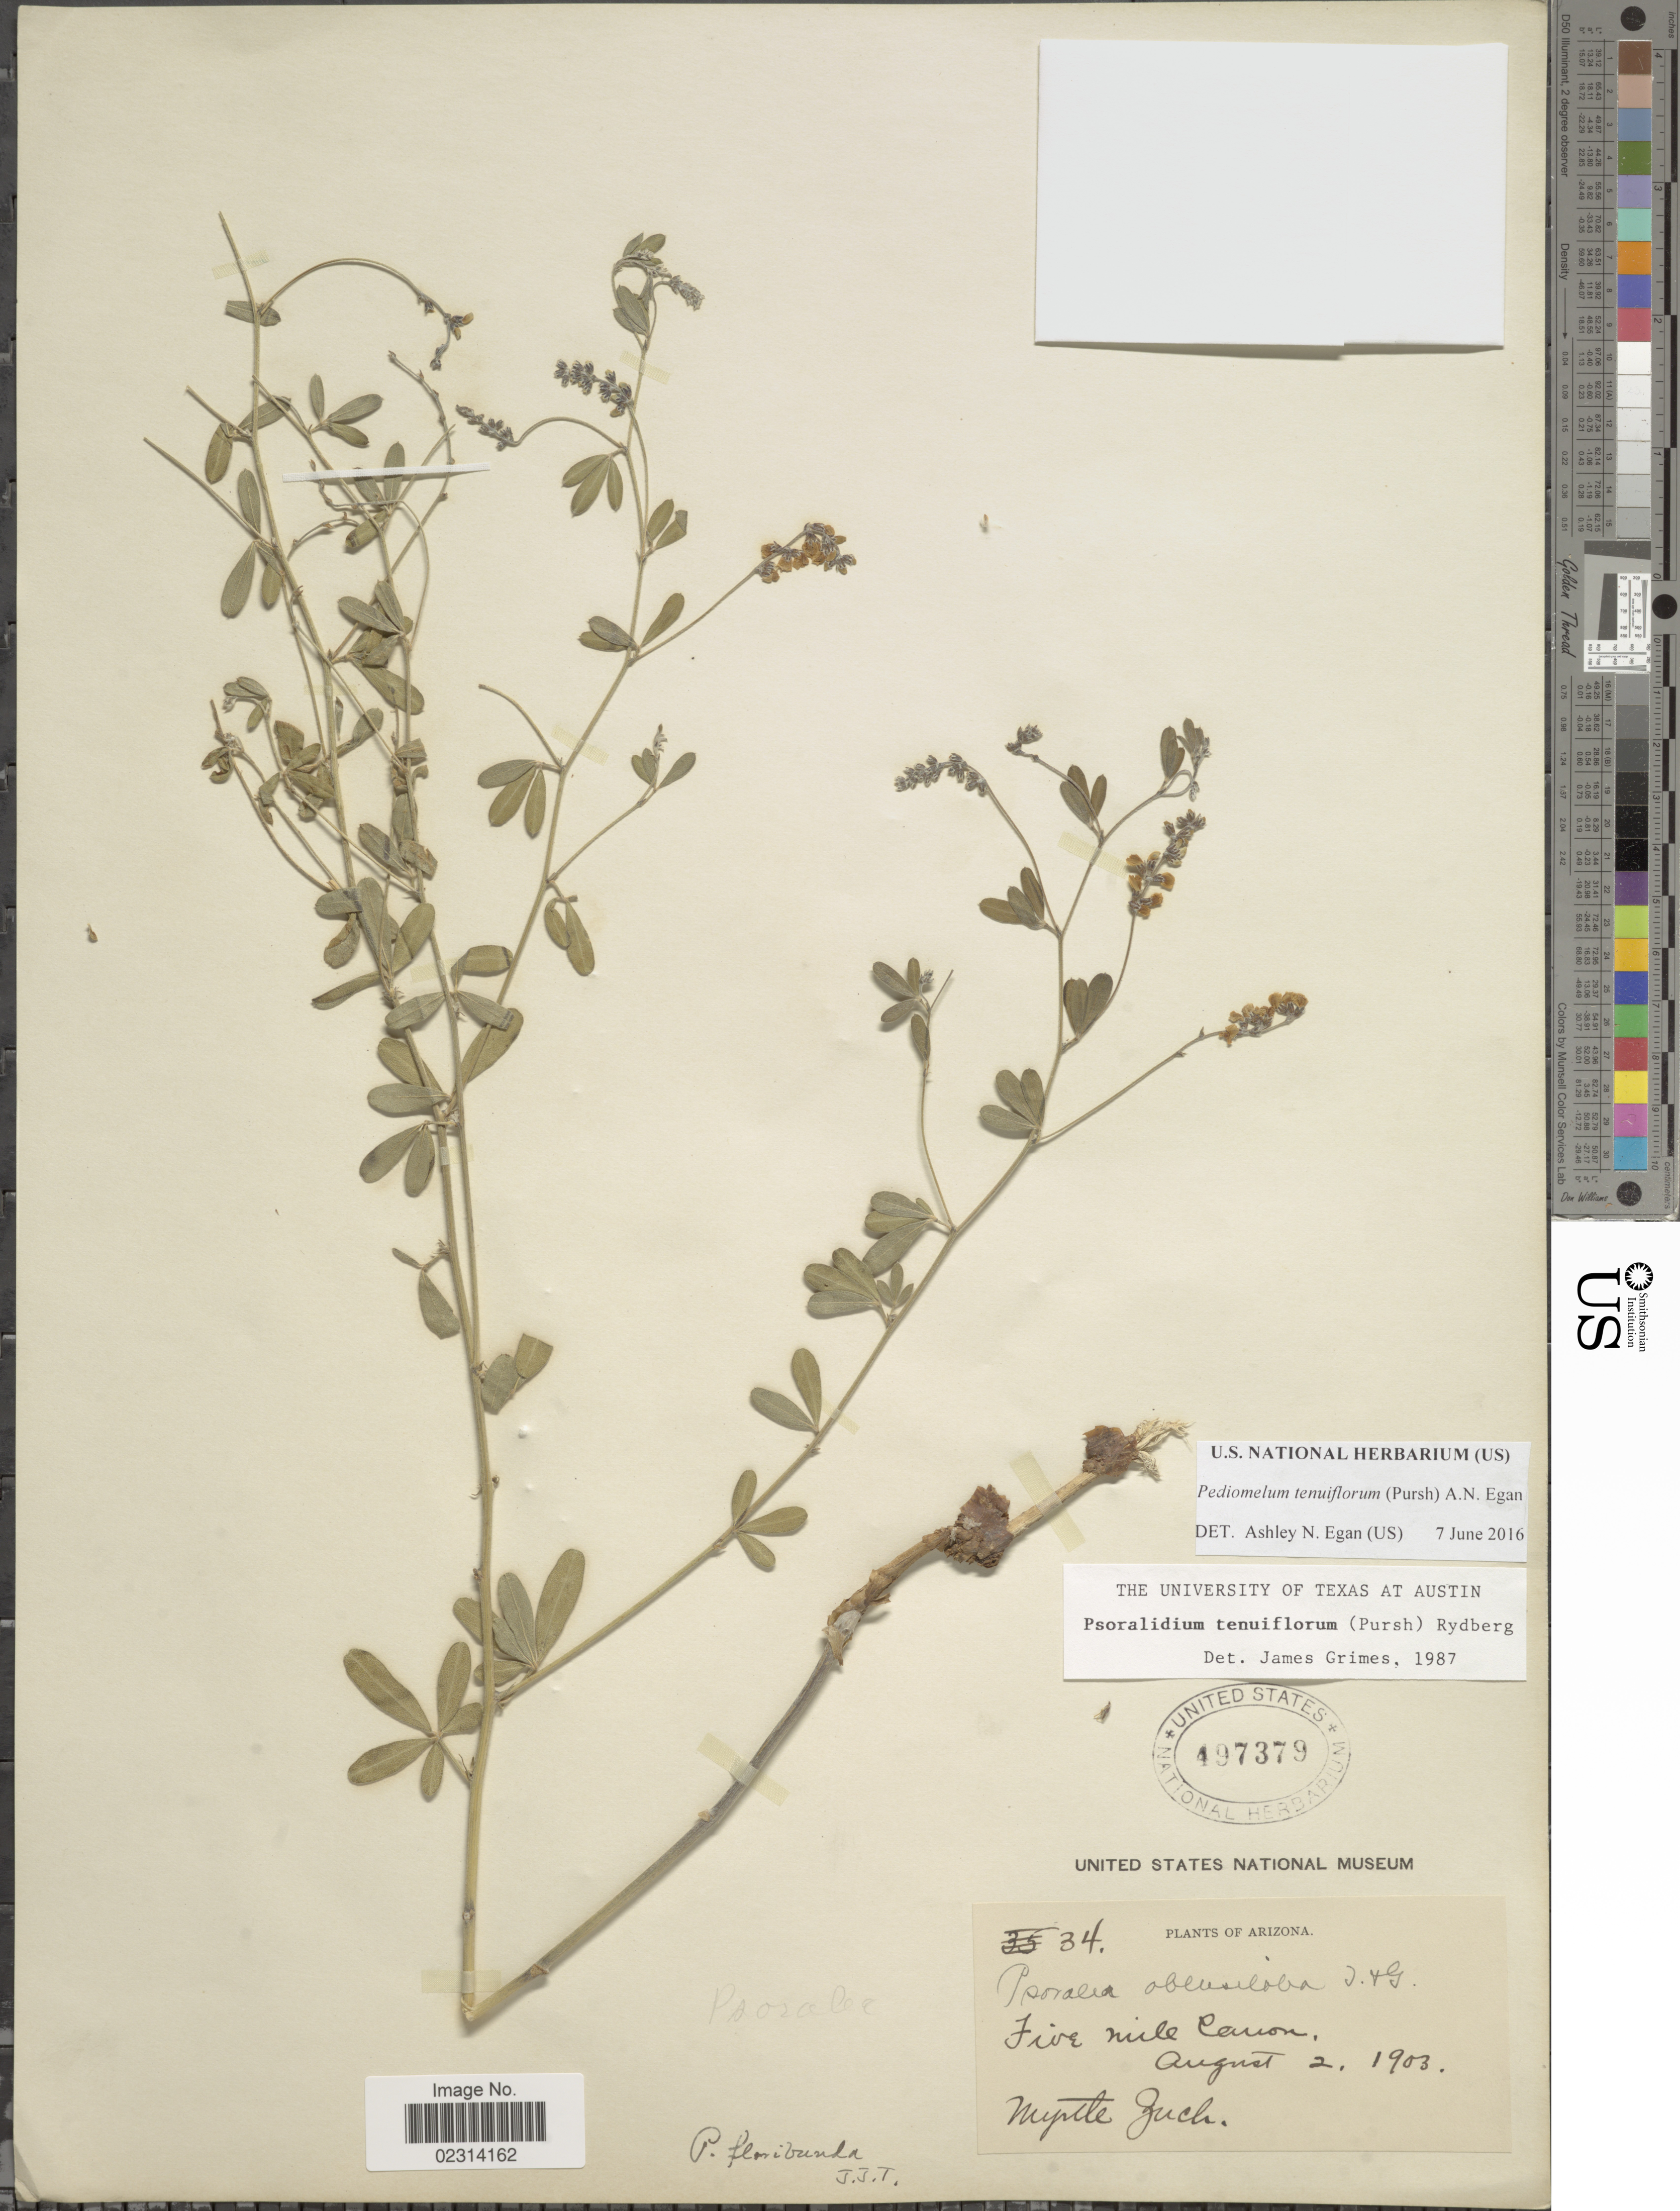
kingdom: Plantae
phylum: Tracheophyta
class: Magnoliopsida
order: Fabales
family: Fabaceae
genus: Psoralidium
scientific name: Psoralidium tenuiflorum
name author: (Pursh) Rydb.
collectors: M. Zuck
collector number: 34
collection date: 1903-08-02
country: United States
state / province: Arizona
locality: Five Mile Canon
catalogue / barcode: US 497379